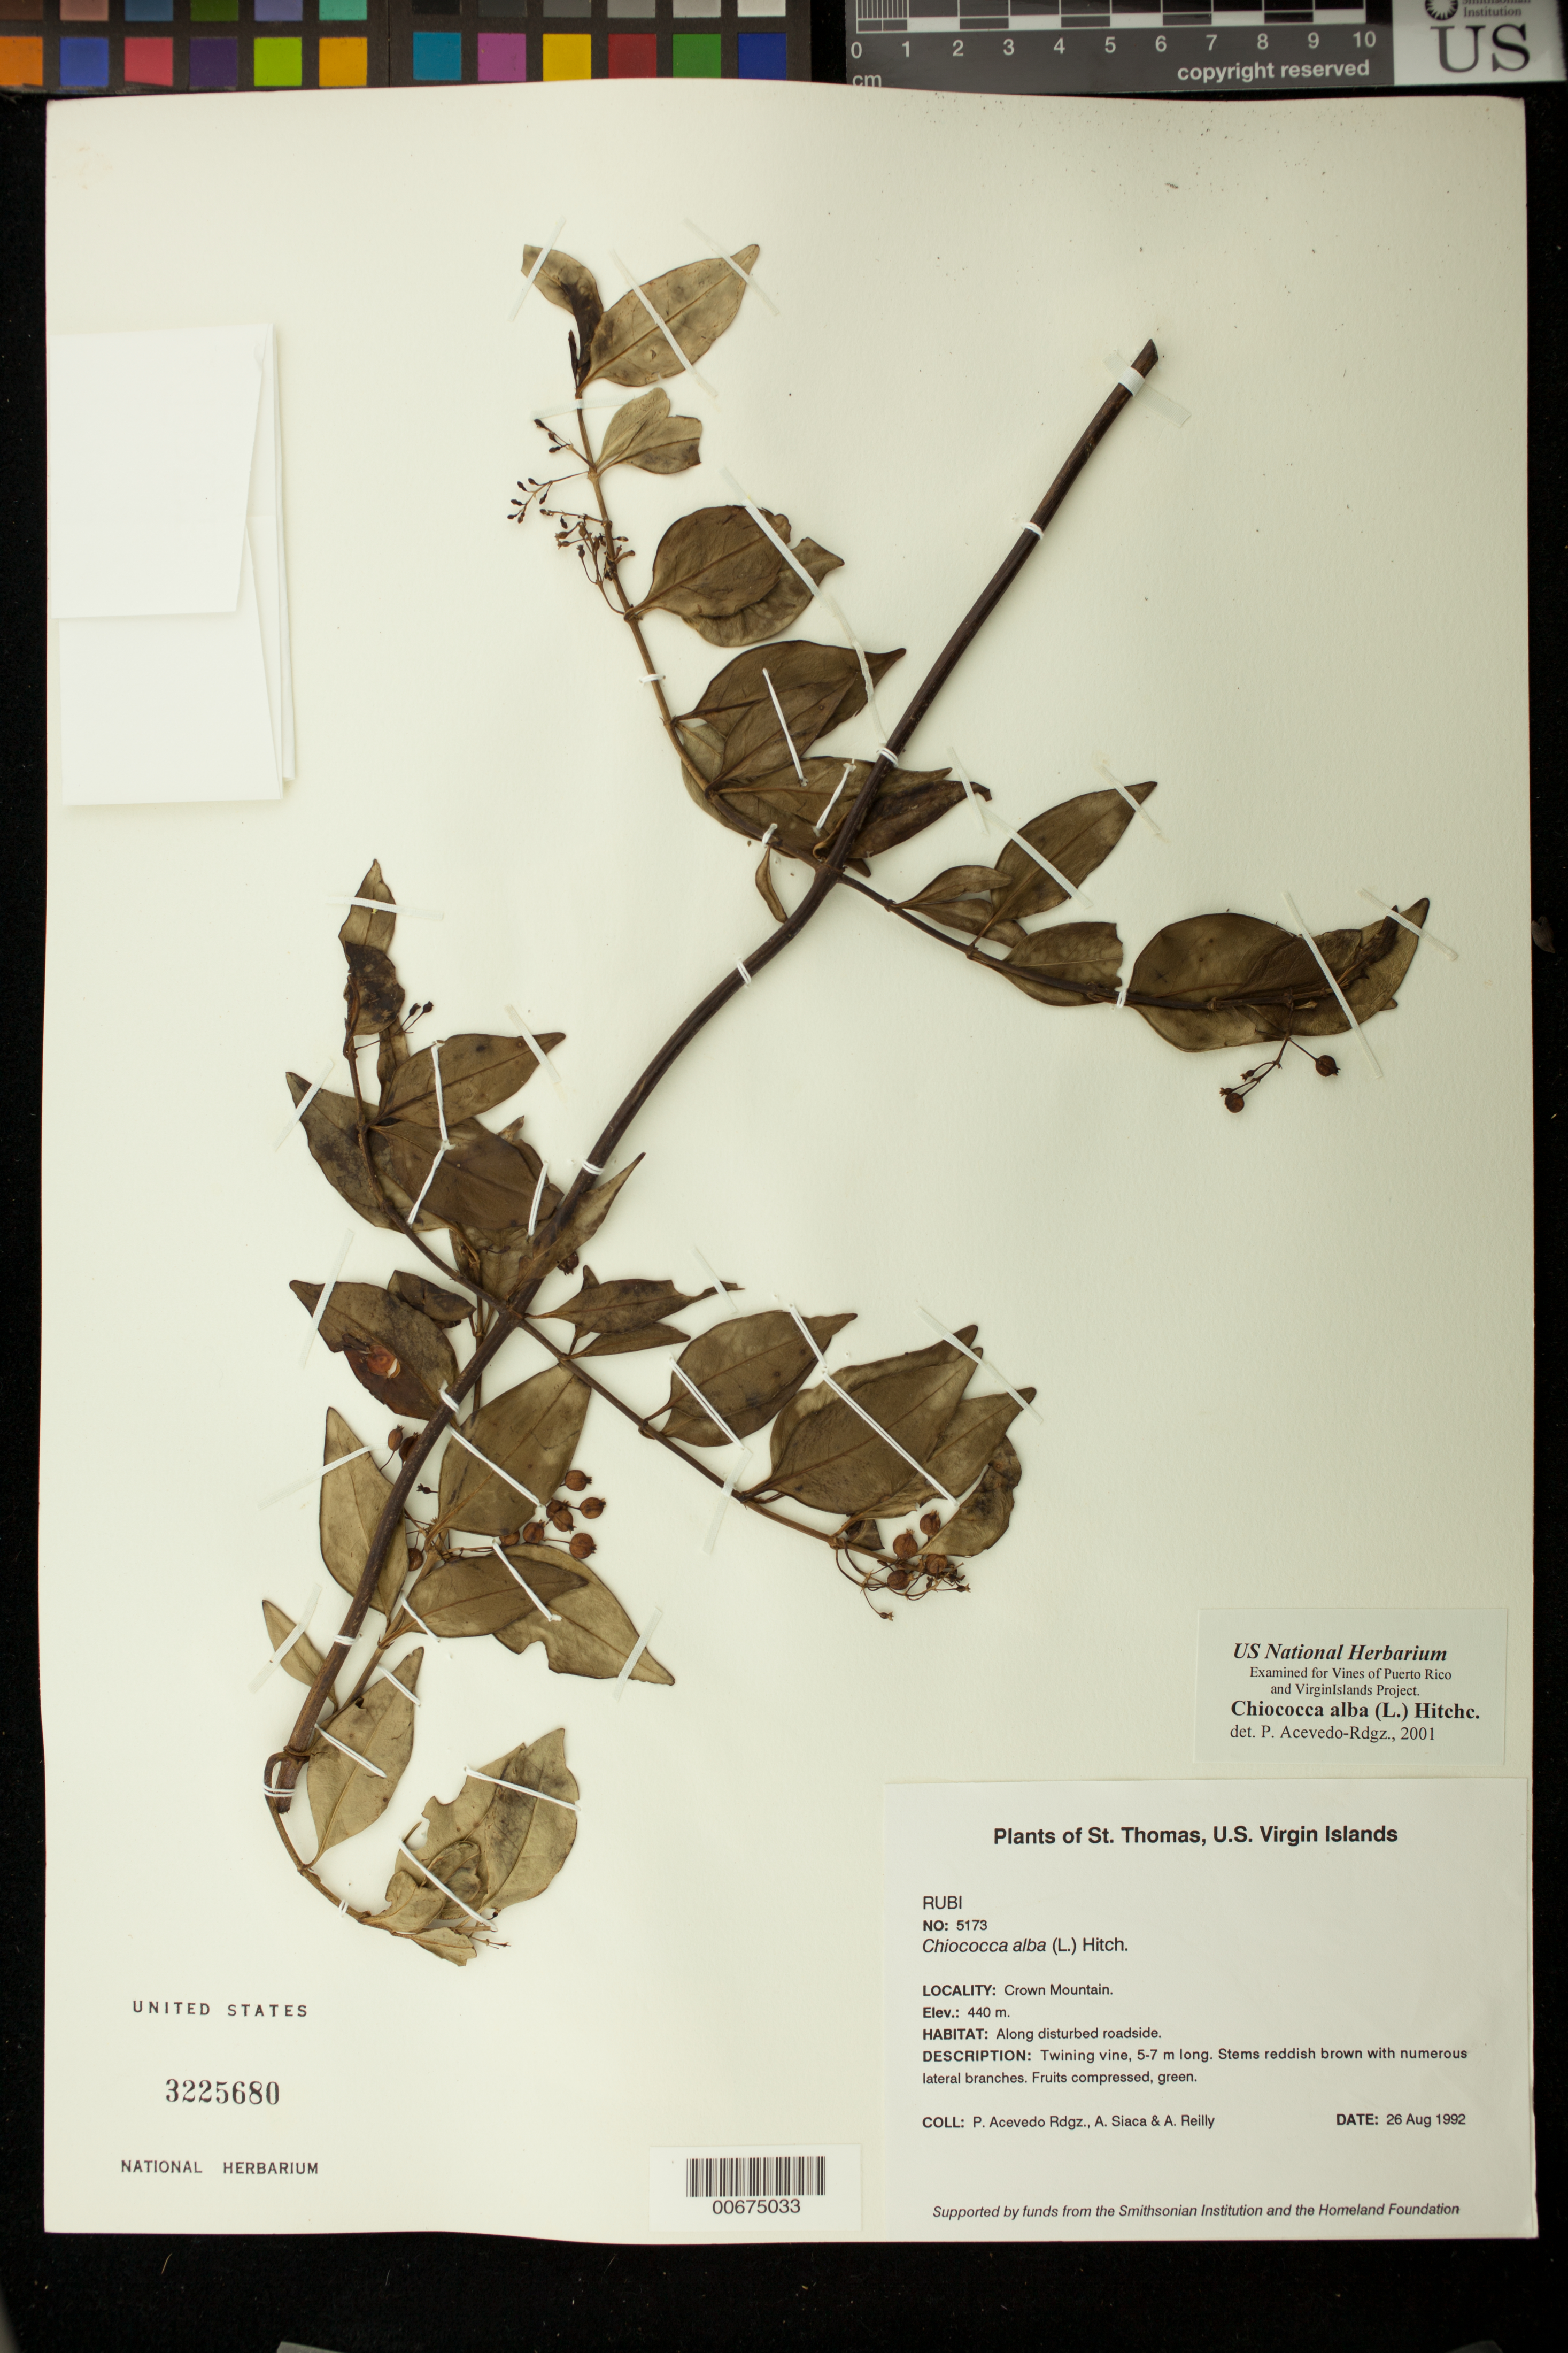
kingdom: Plantae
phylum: Tracheophyta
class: Magnoliopsida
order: Gentianales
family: Rubiaceae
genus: Chiococca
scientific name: Chiococca alba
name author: (L.) Hitchc.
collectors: P. Acevedo-Rodr., A. Siaca & A. Reilly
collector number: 5173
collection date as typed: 26 Aug 1992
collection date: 1992-08-26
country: U.S. Virgin Islands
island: St. Thomas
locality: Crown Mountain.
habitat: Along disturbed roadside.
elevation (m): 440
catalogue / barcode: US 3225680